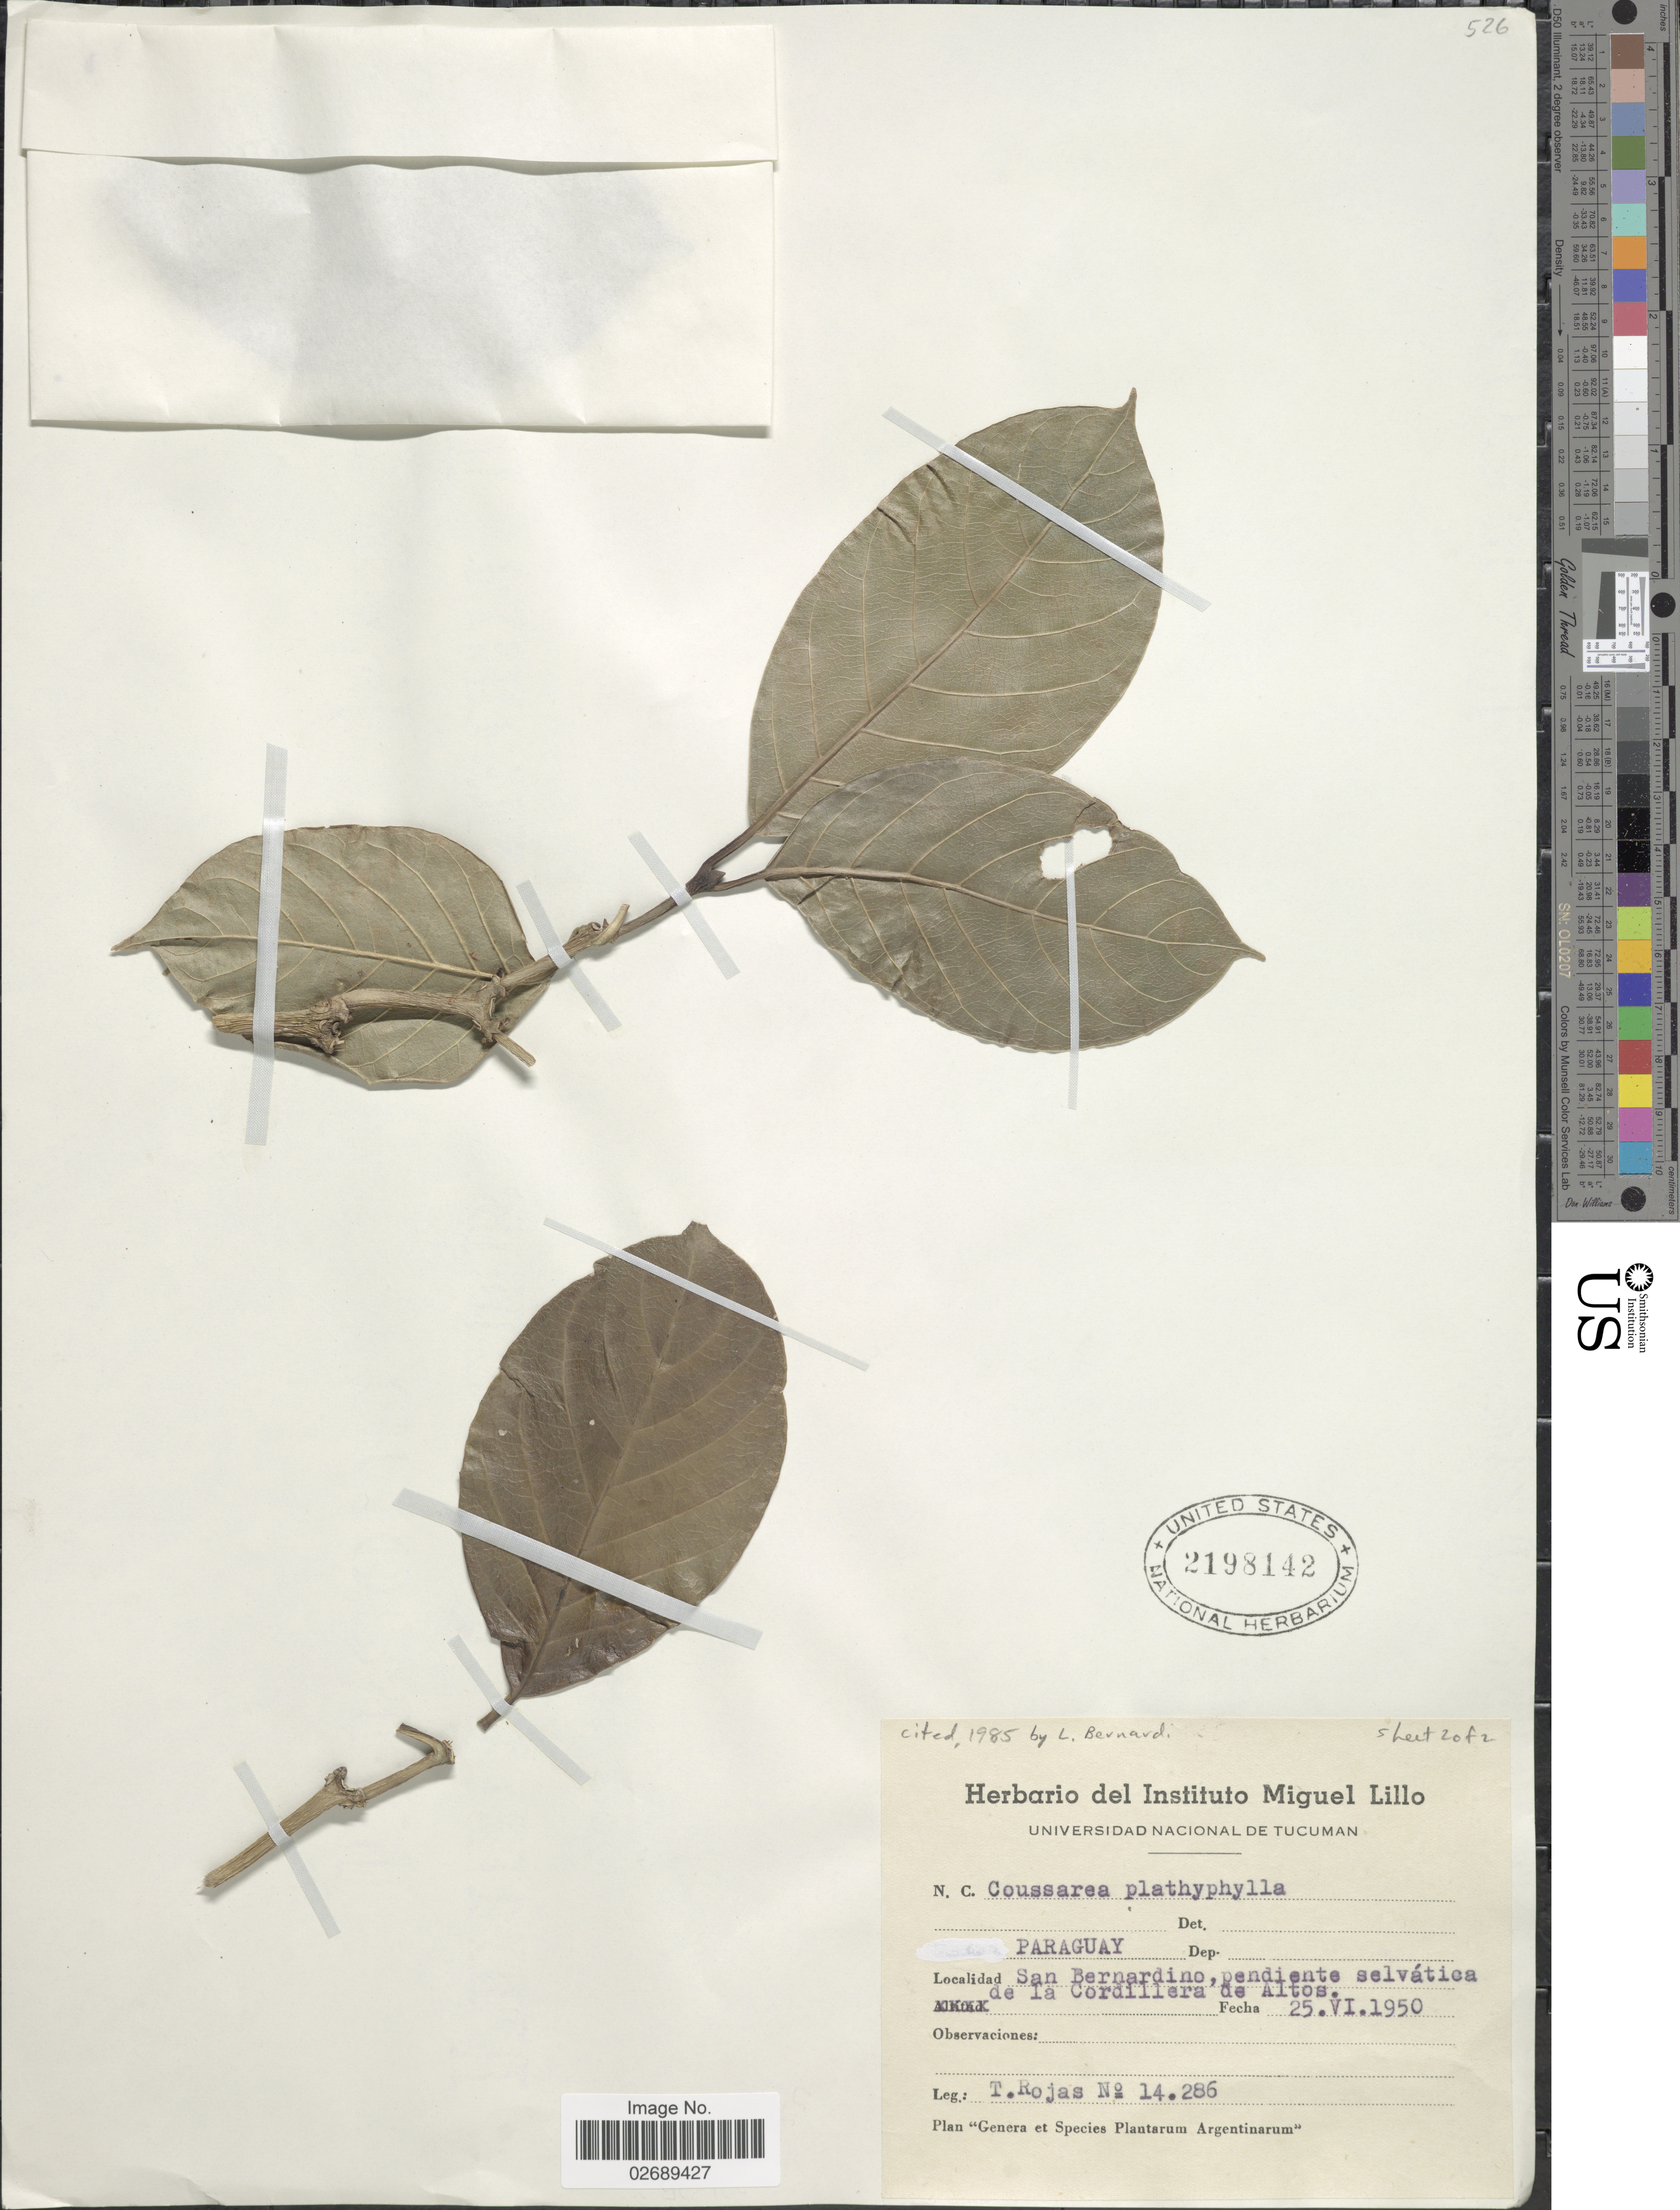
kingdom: Plantae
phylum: Tracheophyta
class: Magnoliopsida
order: Gentianales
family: Rubiaceae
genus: Coussarea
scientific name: Coussarea platyphylla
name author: Müll. Arg.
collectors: T. Rojas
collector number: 14286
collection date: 1950-06-25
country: Paraguay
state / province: Cordillera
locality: San Bernardino, pendiente selvatica de la Cordillera de Altos.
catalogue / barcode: US 2198142